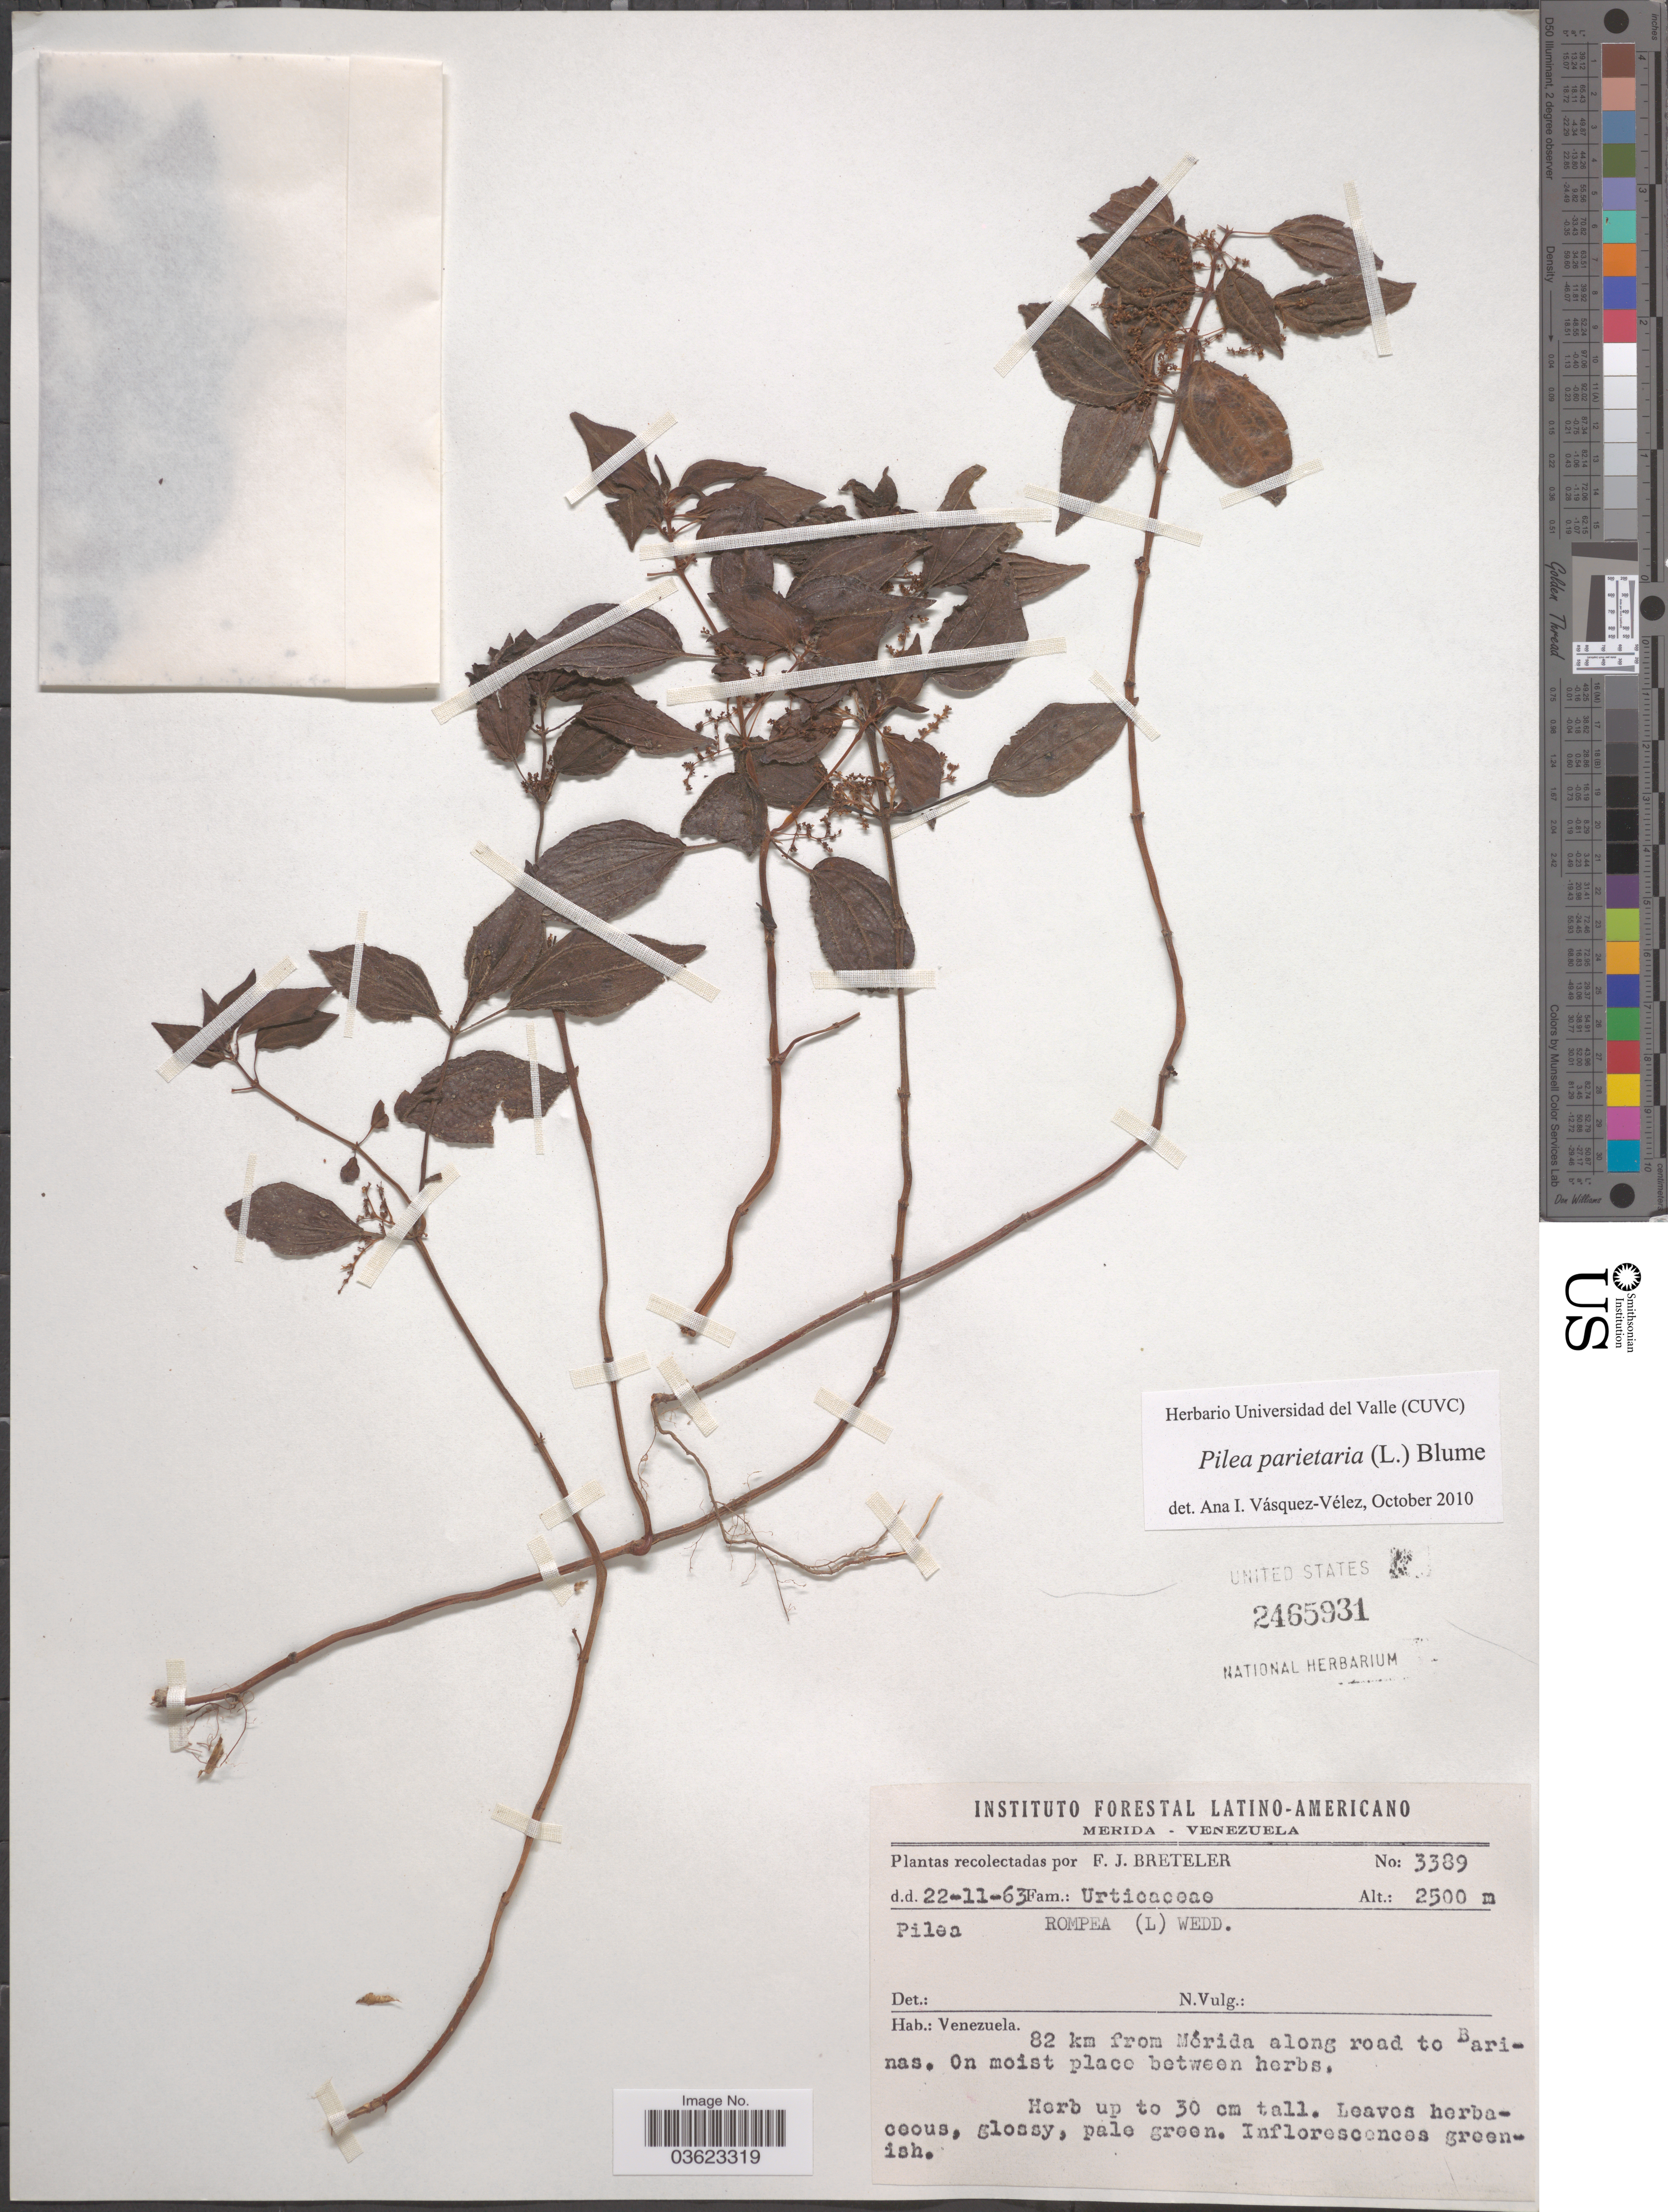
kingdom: Plantae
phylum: Tracheophyta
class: Magnoliopsida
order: Rosales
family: Urticaceae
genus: Pilea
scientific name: Pilea parietaria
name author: (L.) Blume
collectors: F. J. Breteler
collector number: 3389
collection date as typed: Transcribed d/m/y: 22/11/63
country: Venezuela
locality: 82 km from Mérida along road to Barinas.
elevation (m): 2500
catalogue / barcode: US 2465931